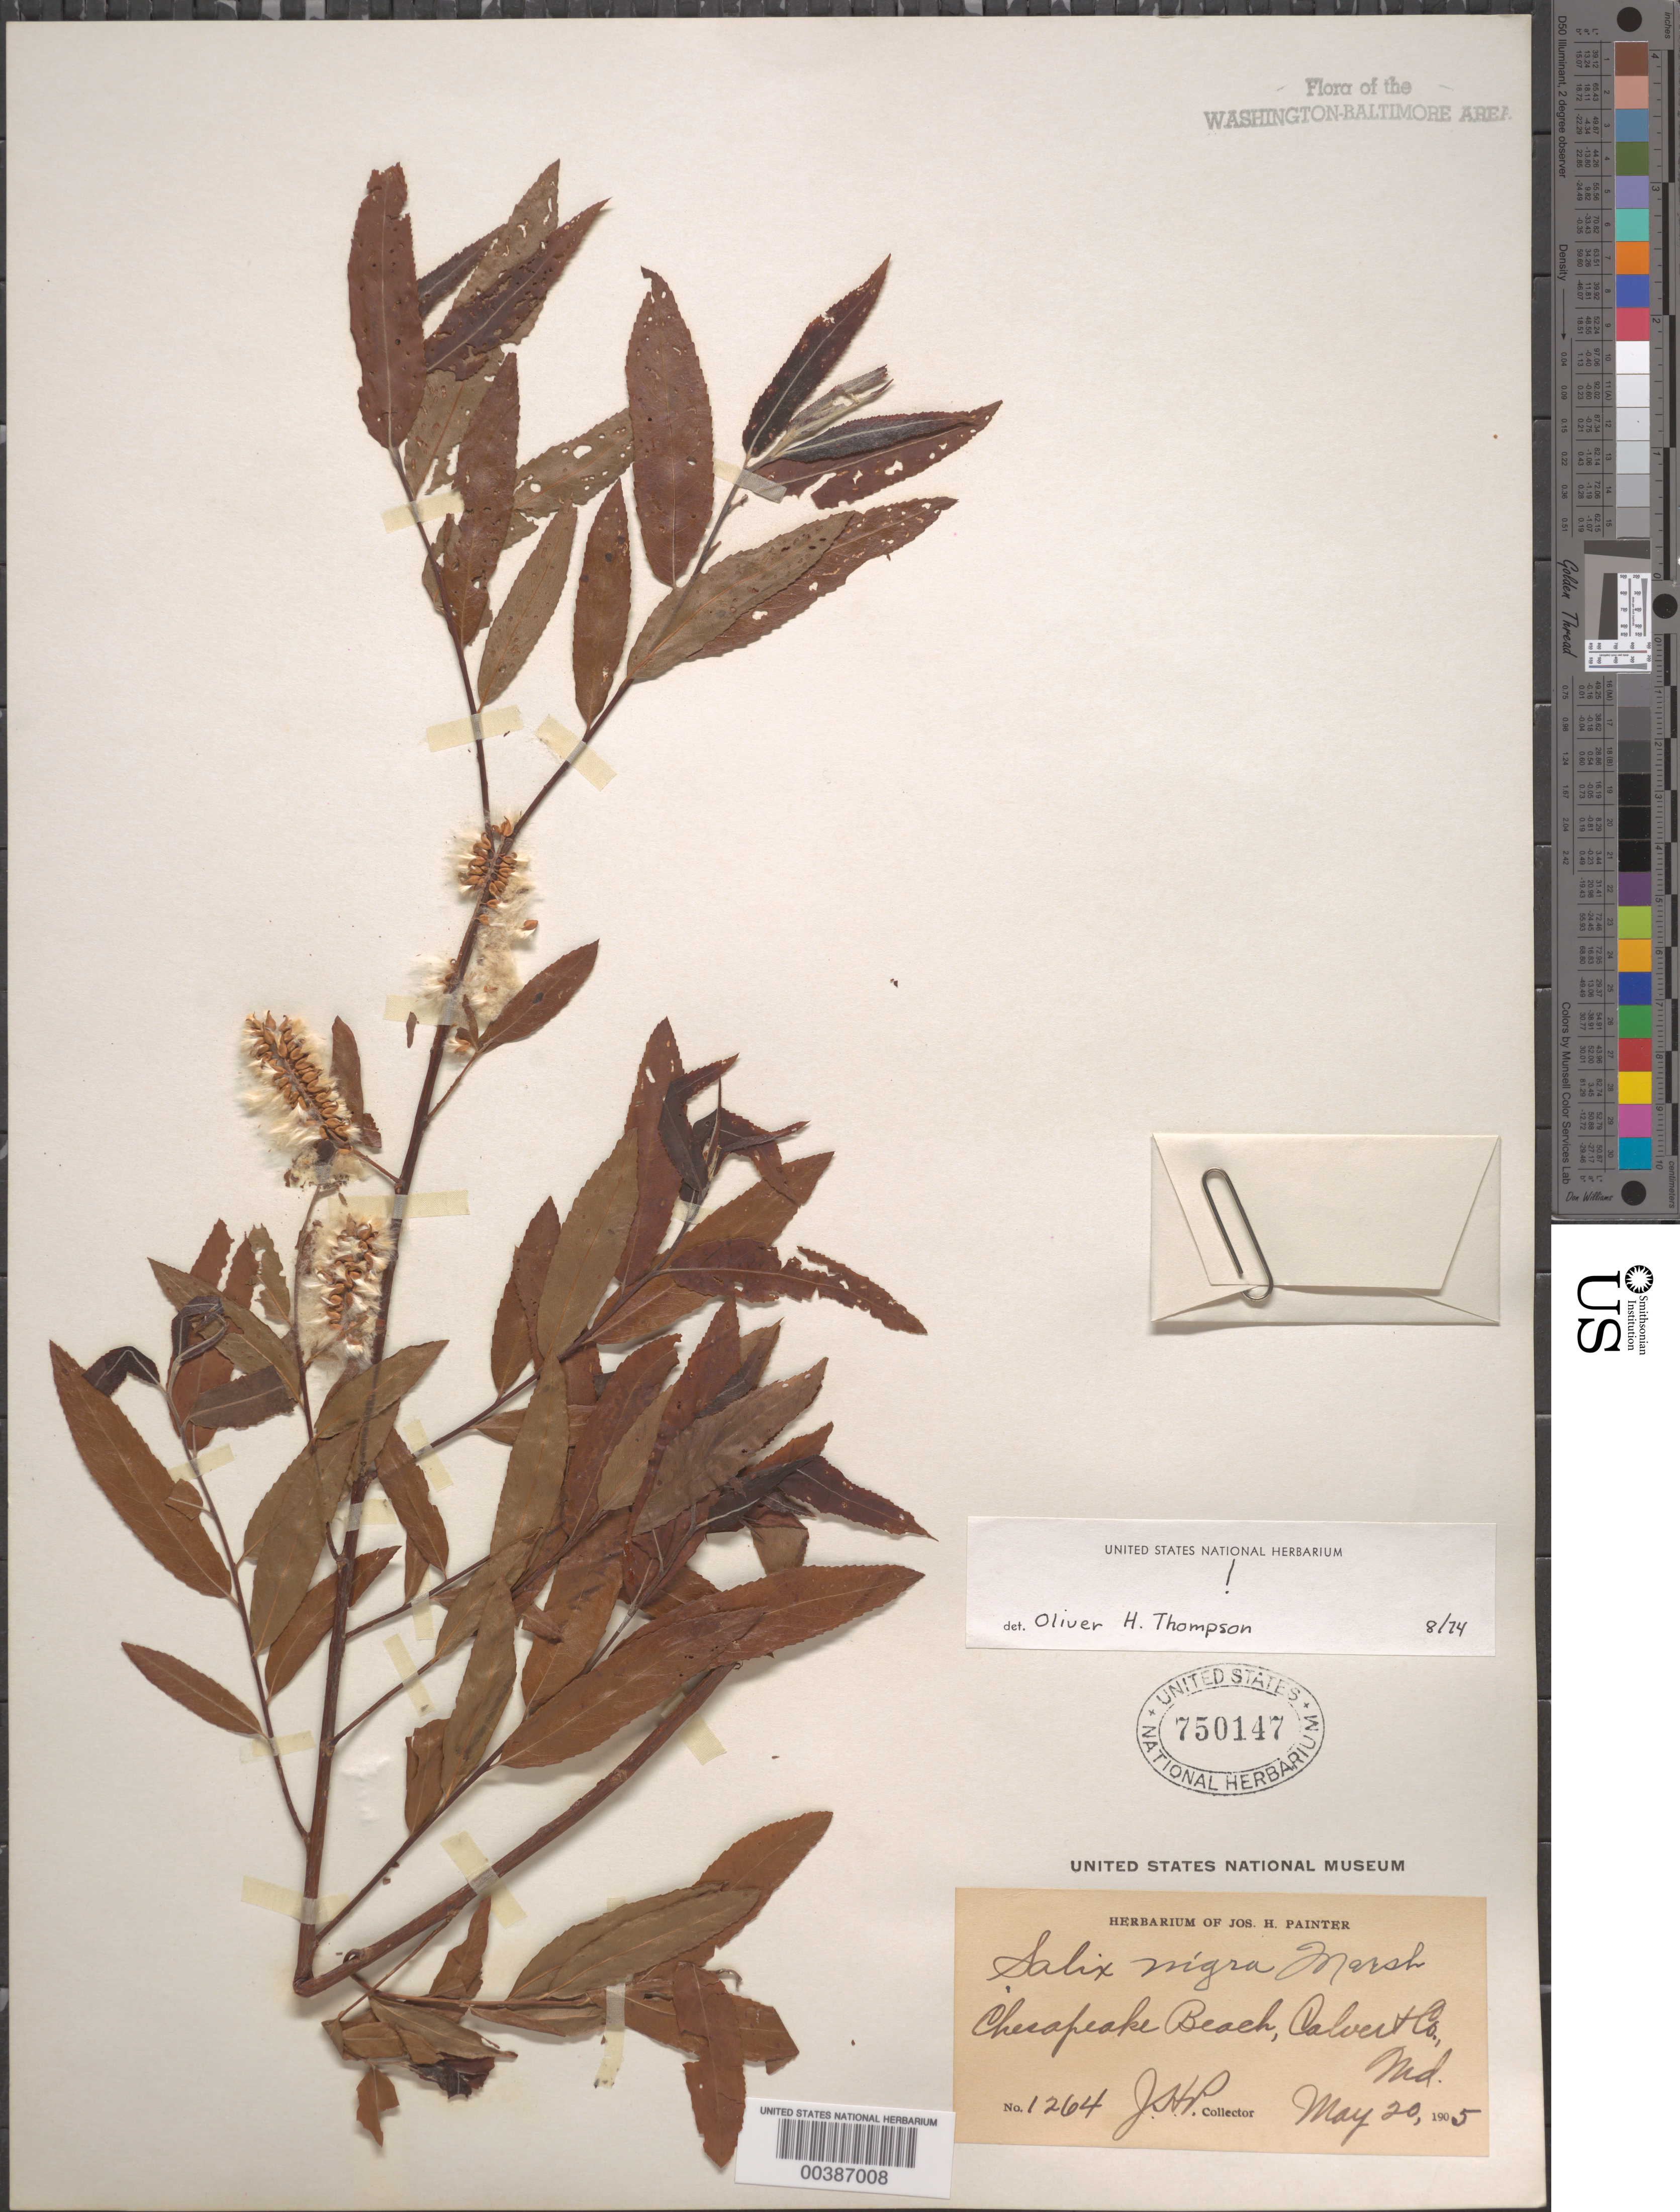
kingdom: Plantae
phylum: Tracheophyta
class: Magnoliopsida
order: Malpighiales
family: Salicaceae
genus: Salix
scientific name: Salix nigra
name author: Marshall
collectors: J. H. Painter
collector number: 1264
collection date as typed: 20 May 1905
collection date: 1905-05-20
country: United States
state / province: Maryland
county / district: Calvert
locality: Chesapeake Beach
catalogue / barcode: US 750147